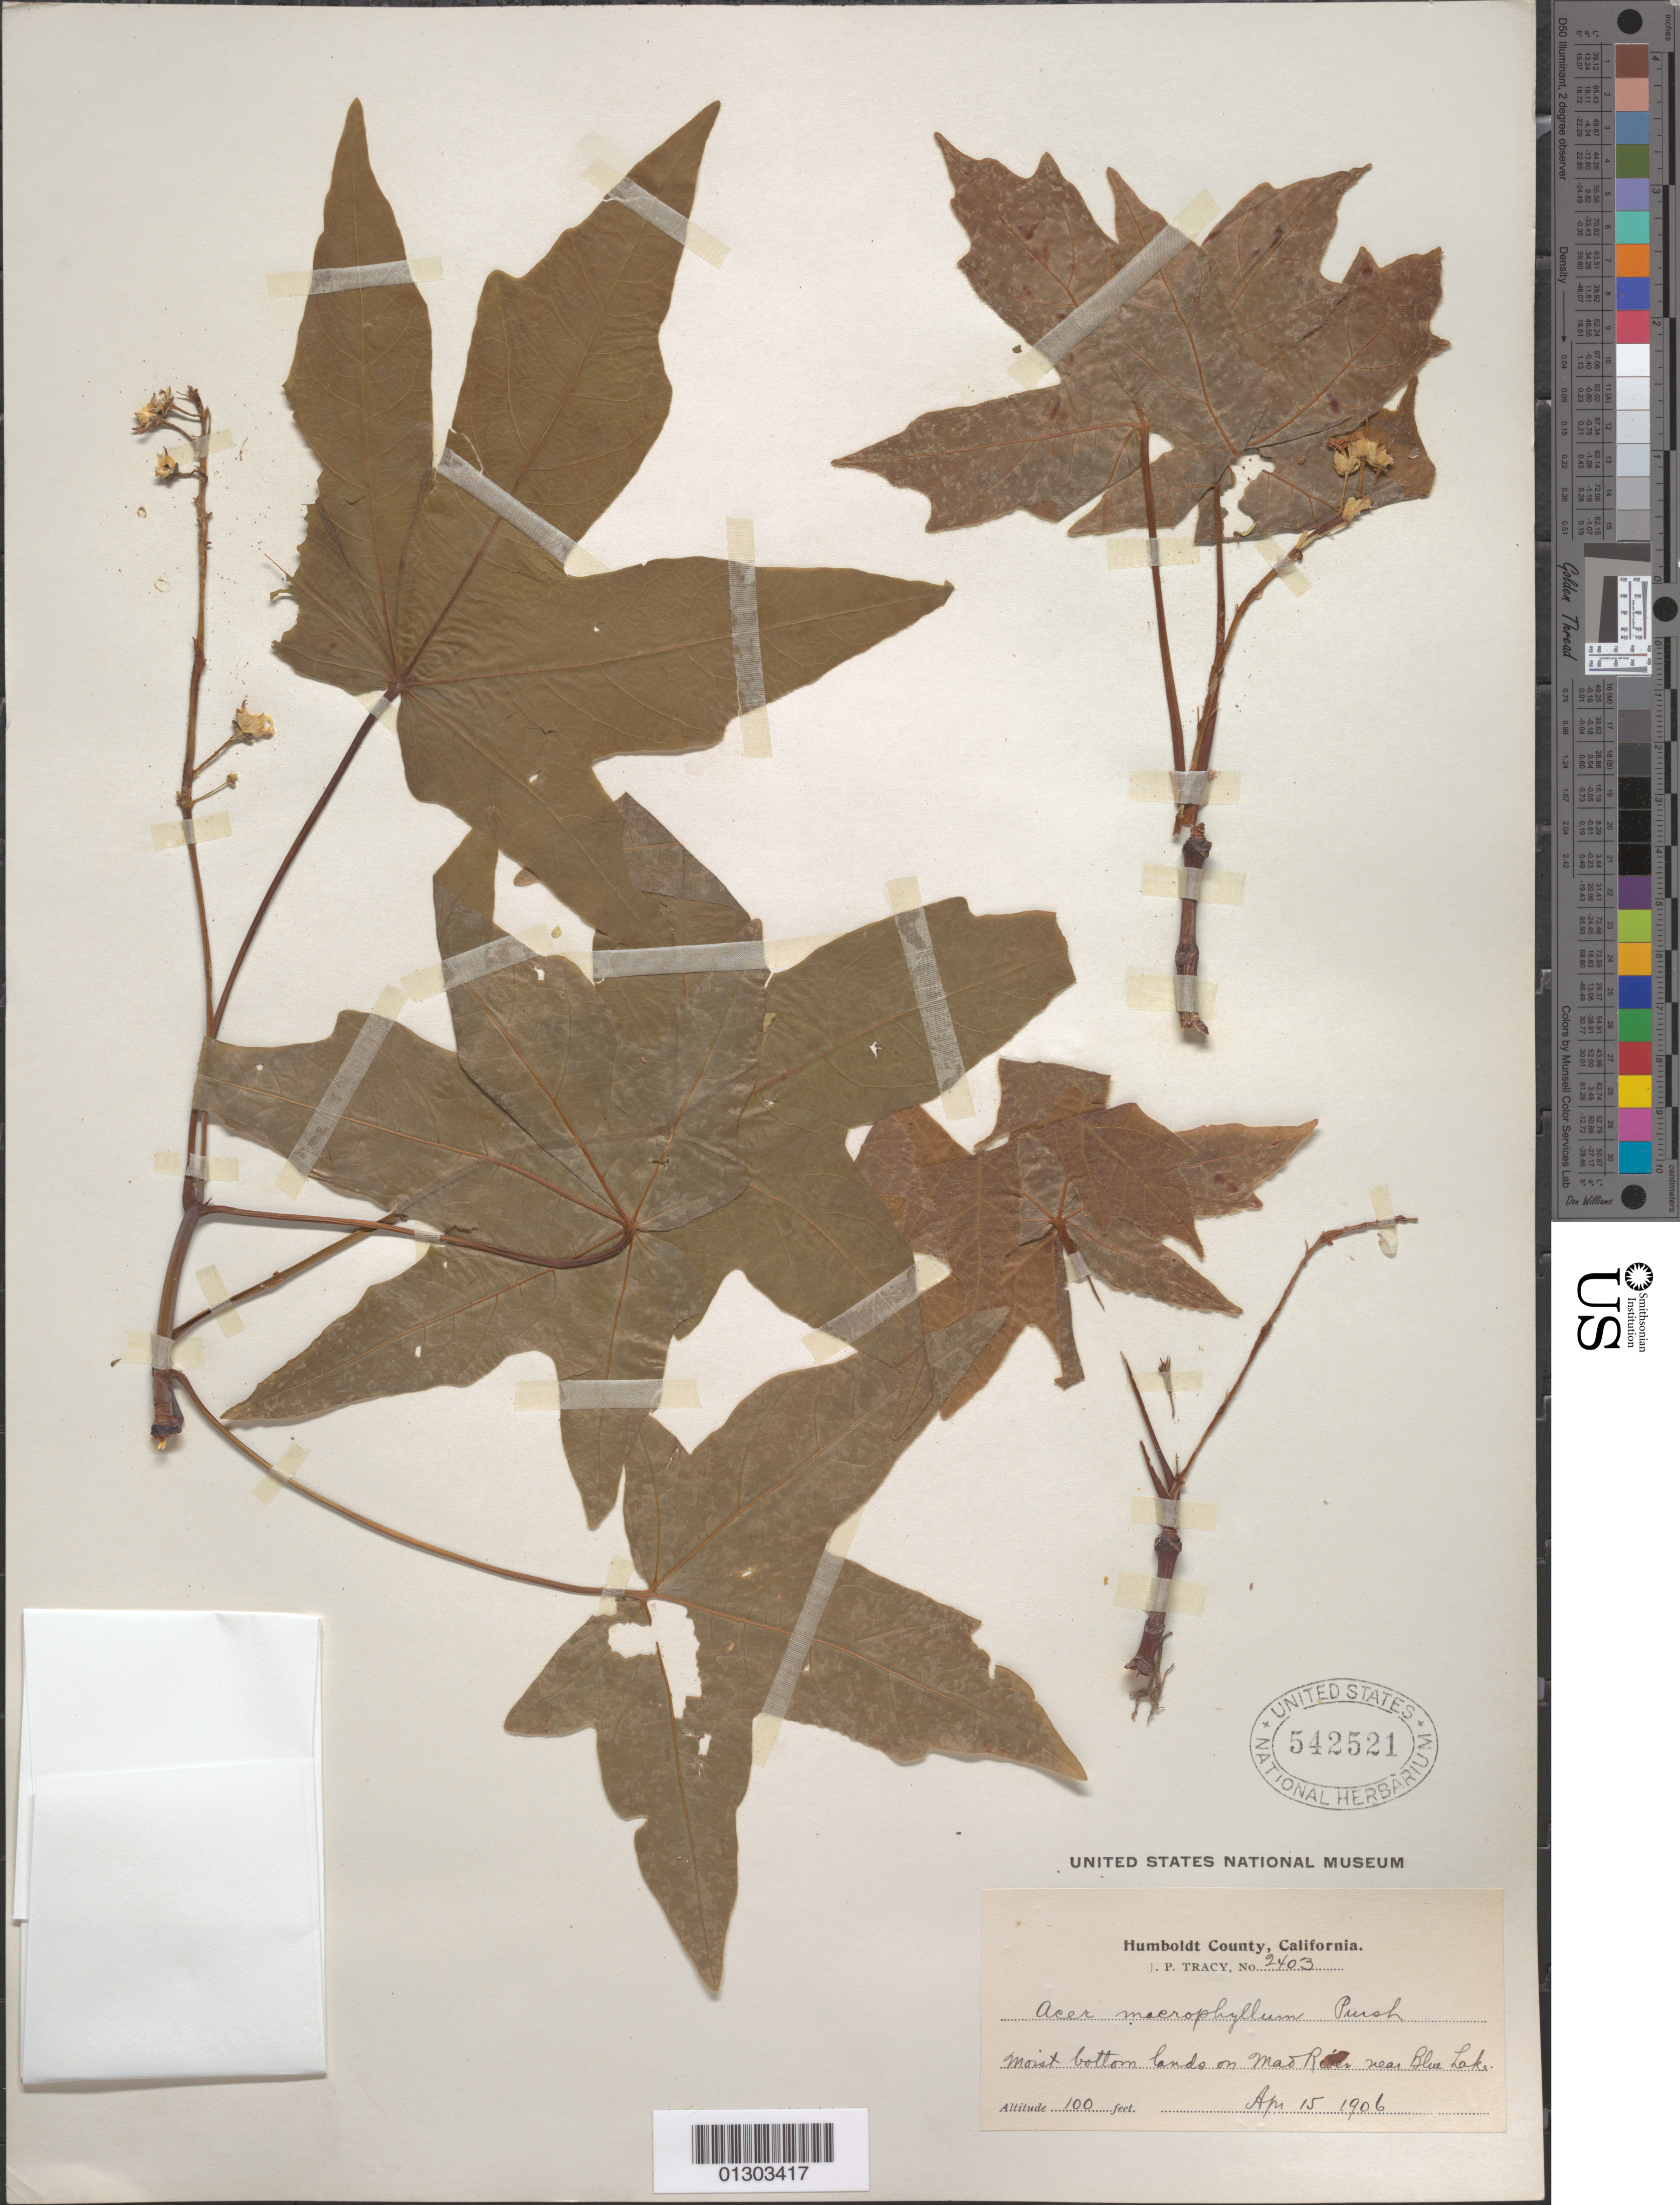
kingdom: Plantae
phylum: Tracheophyta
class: Magnoliopsida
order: Sapindales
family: Sapindaceae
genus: Acer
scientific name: Acer macrophyllum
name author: Pursh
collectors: J. Tracy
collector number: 2403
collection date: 1906-04-15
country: United States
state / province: California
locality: Mao River, near Blue Lake.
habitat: Moist bottom lands.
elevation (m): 30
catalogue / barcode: US 542521